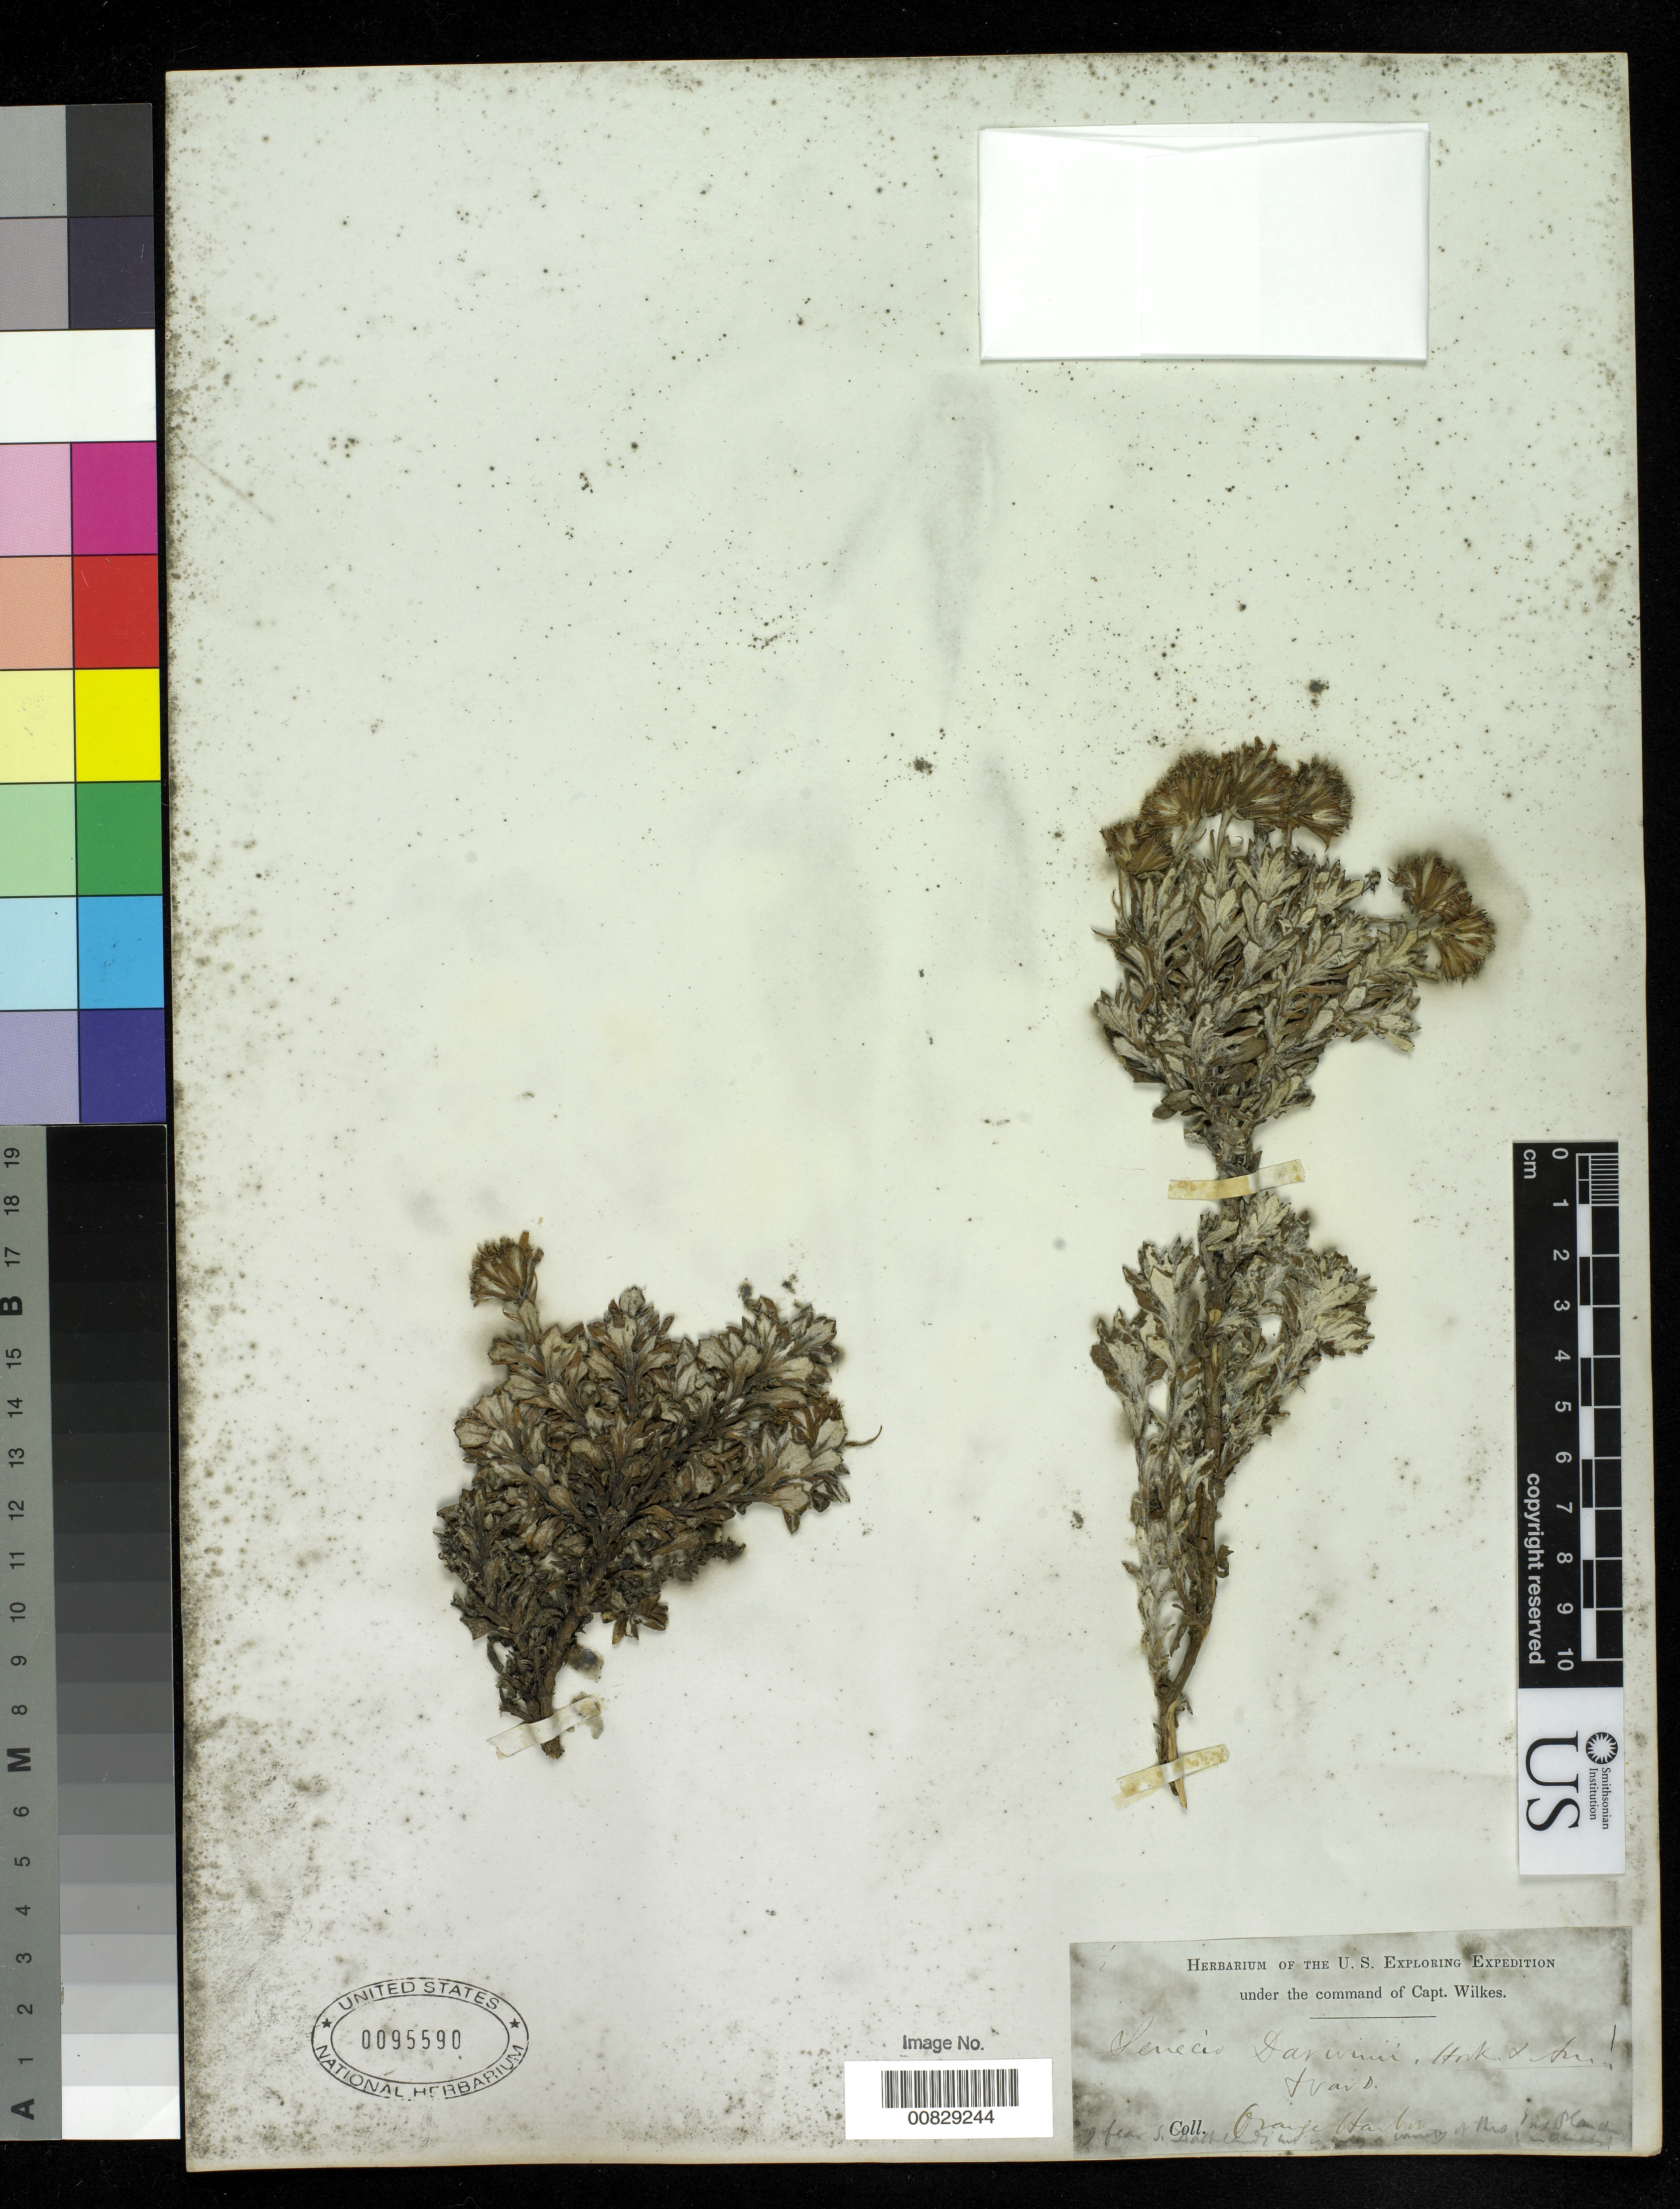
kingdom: Plantae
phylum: Tracheophyta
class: Magnoliopsida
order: Asterales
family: Asteraceae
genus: Senecio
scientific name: Senecio darwinii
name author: Hook. & Arn.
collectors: Wilkes Explor. Exped.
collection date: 1838/1842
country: Argentina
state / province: Tierra del Fuego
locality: Orange Harbor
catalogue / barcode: US 95590